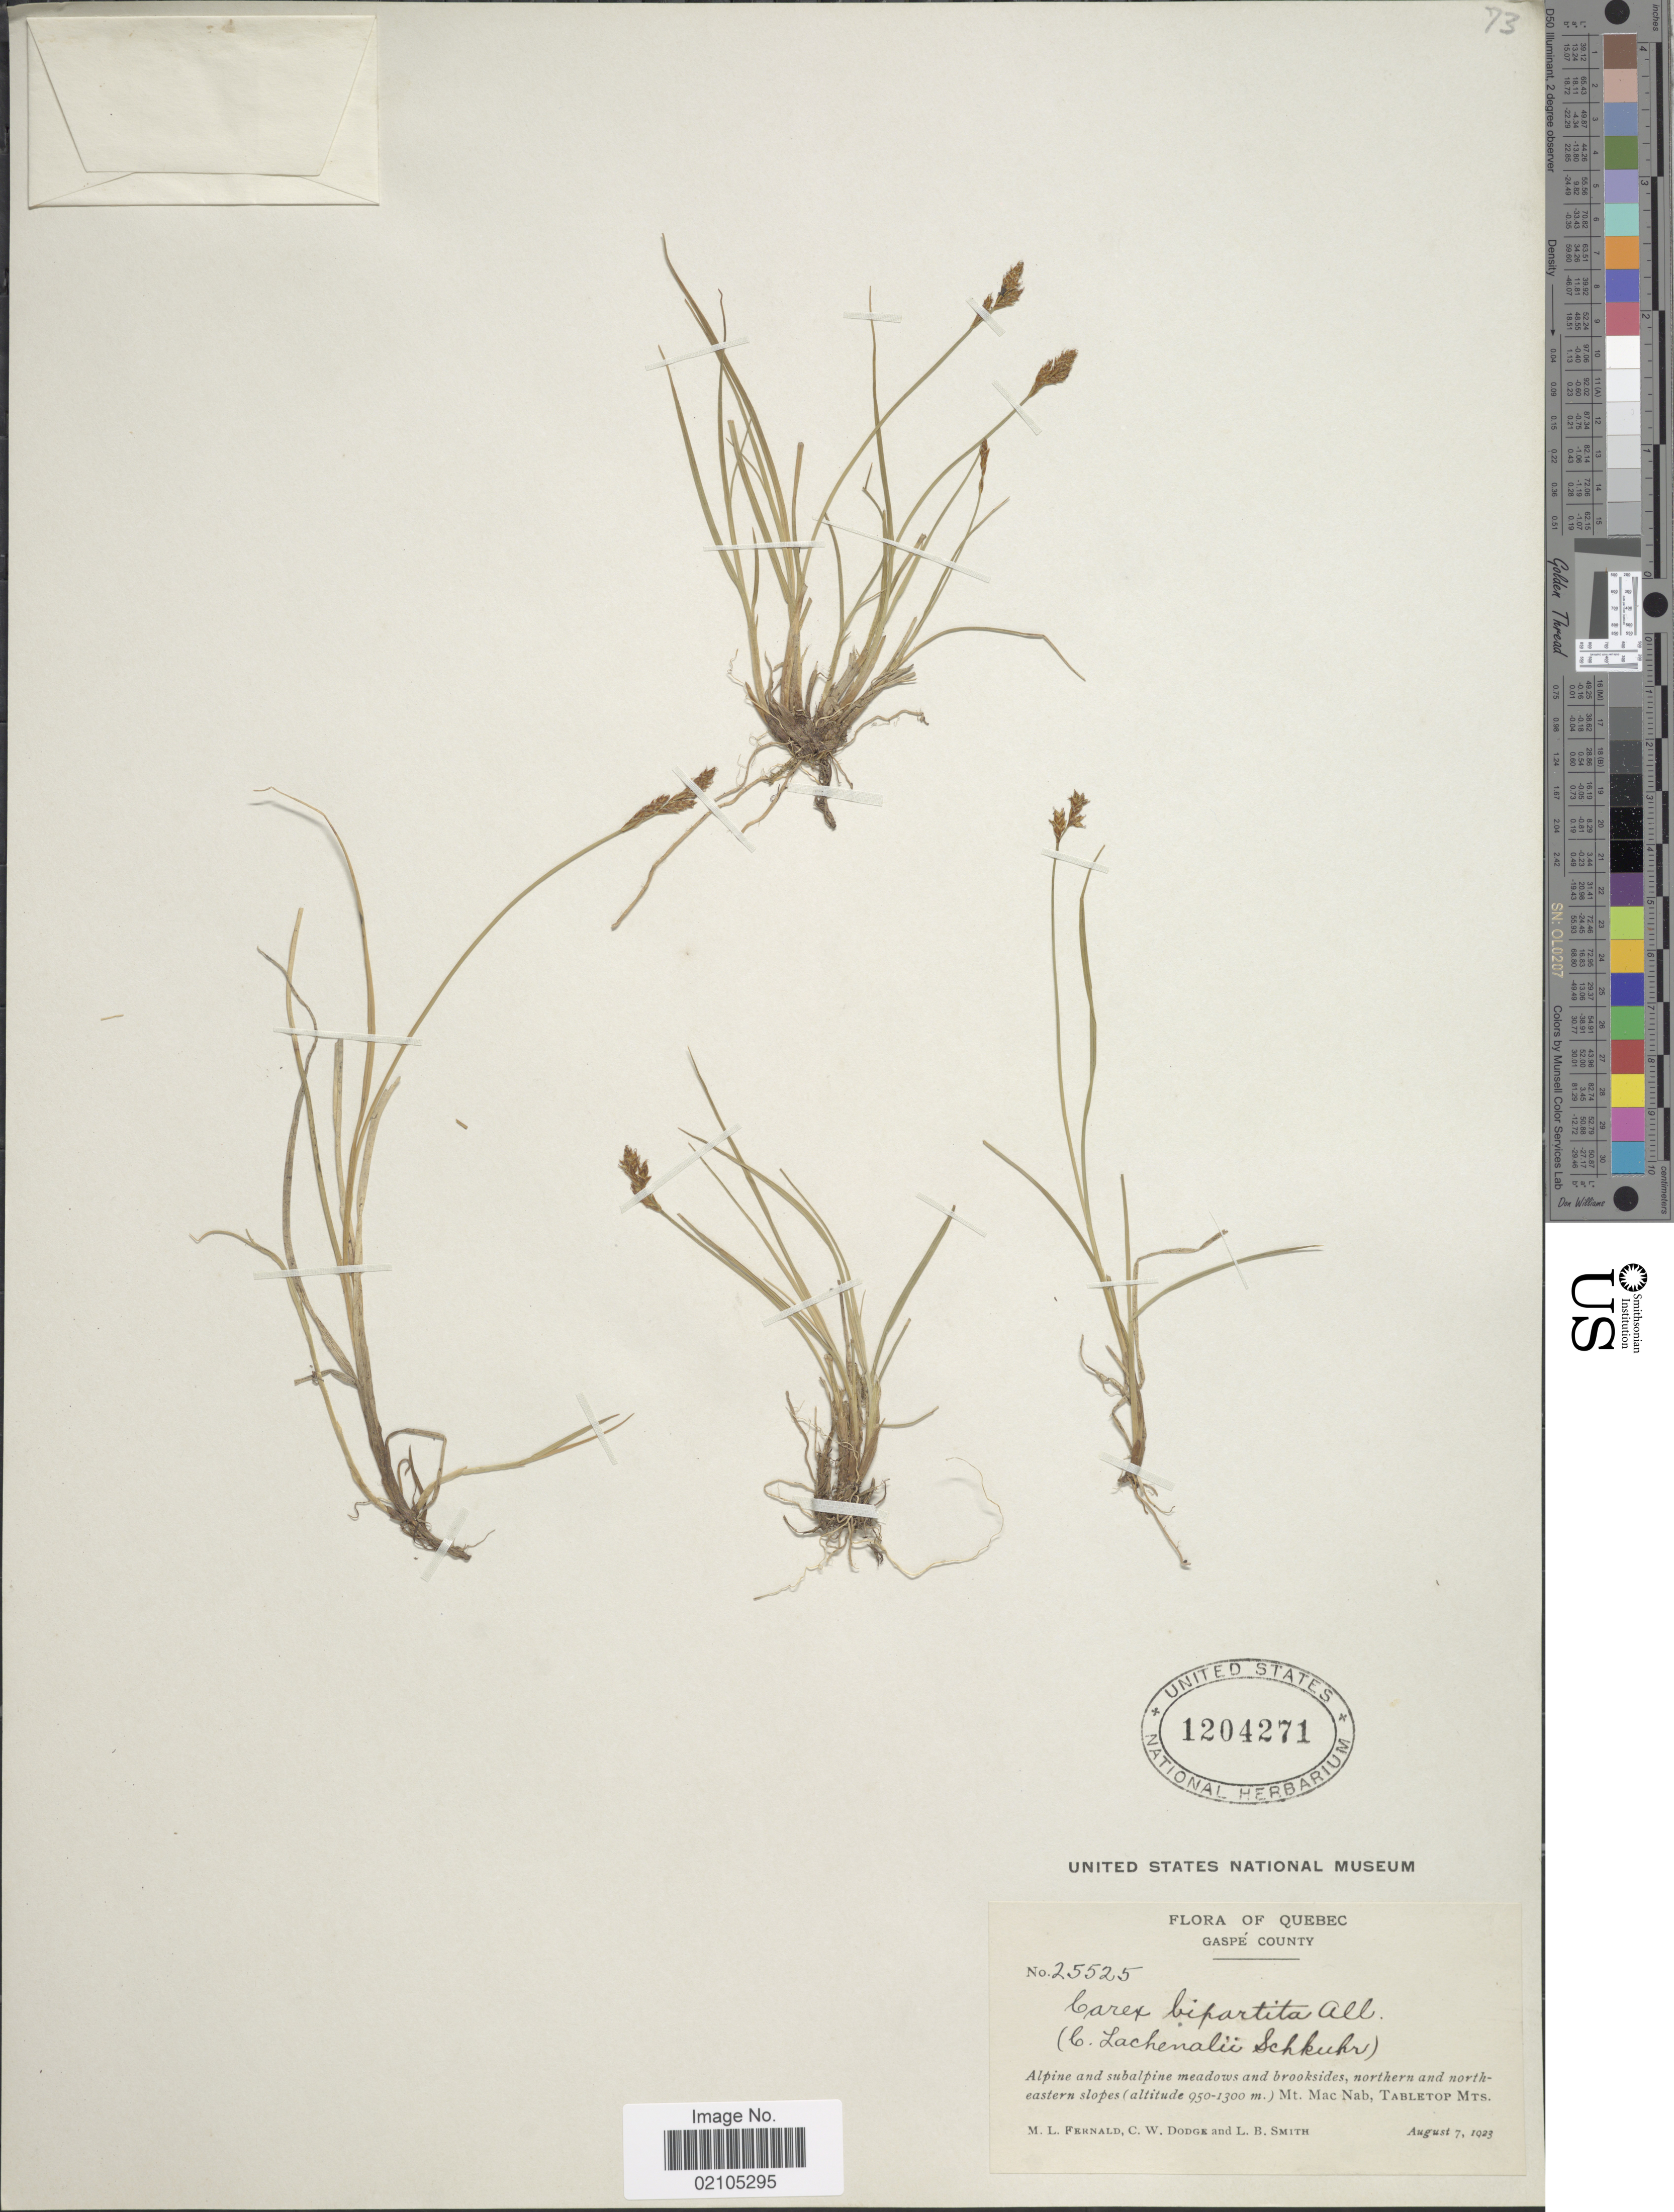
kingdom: Plantae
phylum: Tracheophyta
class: Liliopsida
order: Poales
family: Cyperaceae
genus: Carex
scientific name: Carex lachenalii subsp. lachenalii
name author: Schkuhr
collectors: M. L. Fernald, C. Dodge & L. Smith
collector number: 25525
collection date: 1923-08-07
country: Canada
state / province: Quebec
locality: Quebec, Gaspe County. Alpine and subalpine meadows and brooksides, northern and north-eastern slopes, Mt. Mac Nab. Tabletop Mts.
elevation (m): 950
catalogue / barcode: US 1204271